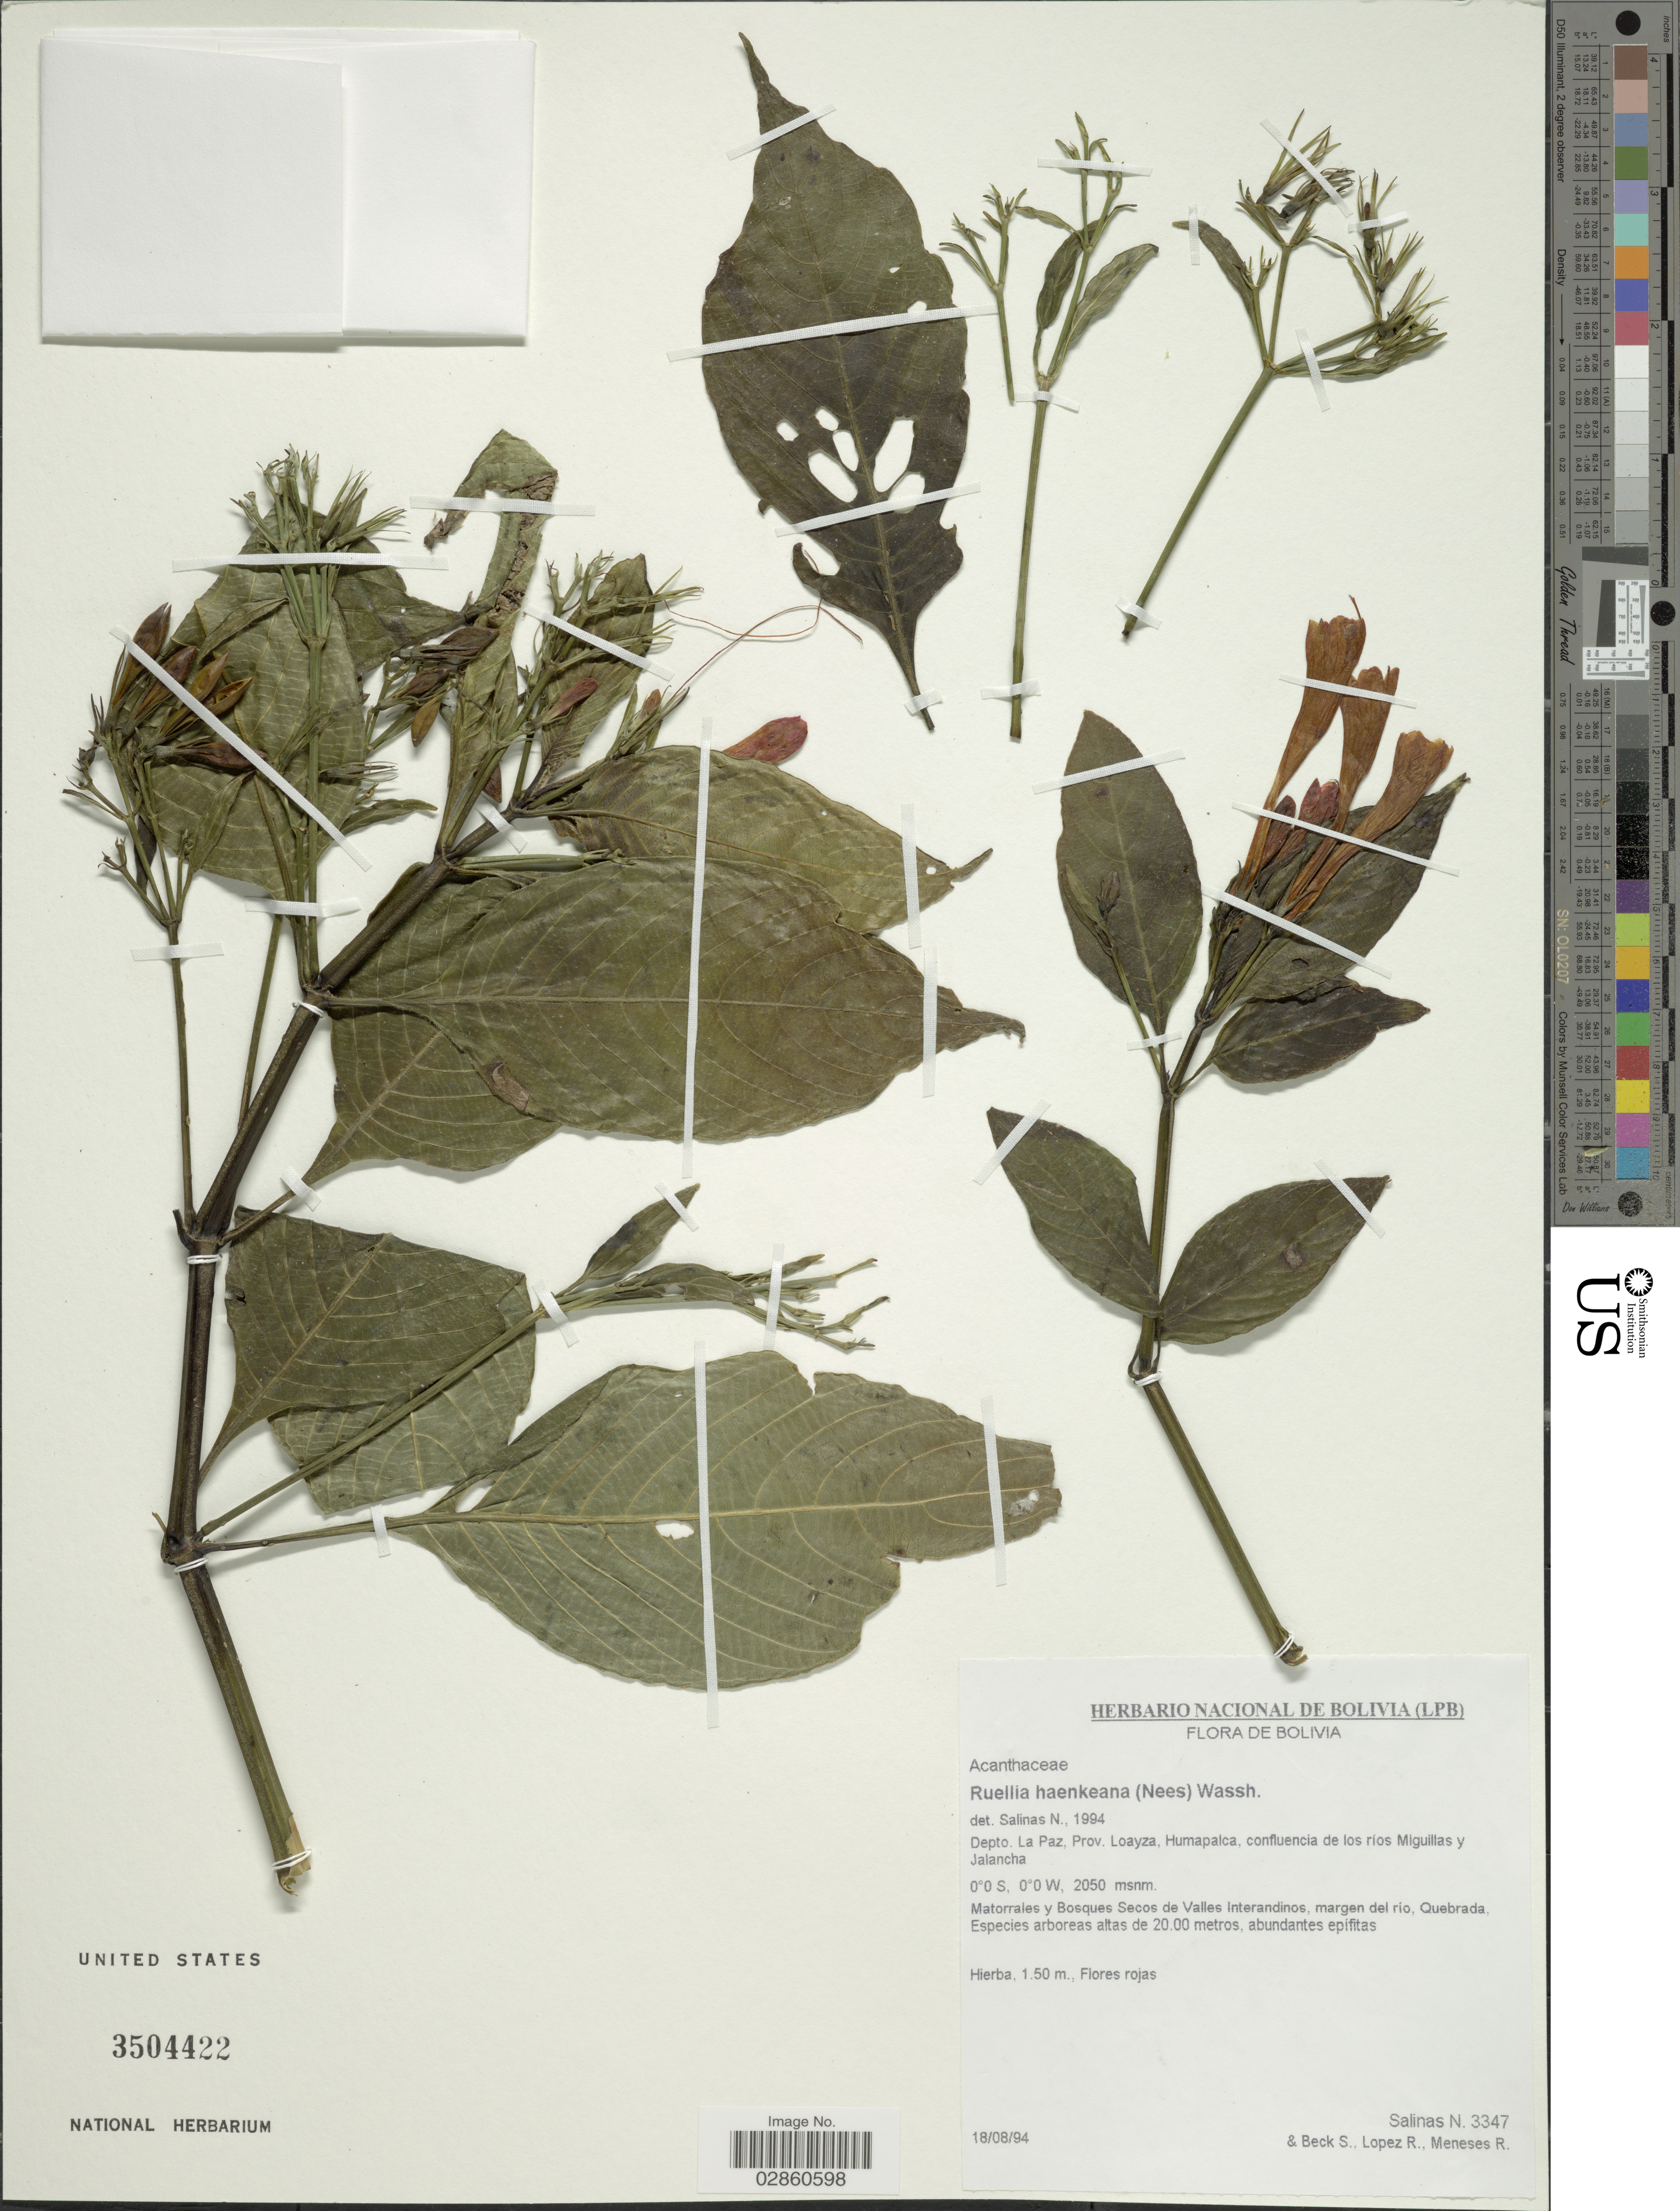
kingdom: Plantae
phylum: Tracheophyta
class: Magnoliopsida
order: Lamiales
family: Acanthaceae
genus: Ruellia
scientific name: Ruellia haenkeana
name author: (Nees) Wassh.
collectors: N. Salinas, S. G. Beck, R. Lopez & R. I. Meneses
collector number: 3347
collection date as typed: Transcribed d/m/y: 18/8/94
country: Bolivia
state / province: La Paz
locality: Depto. La Paz, Prov. Loayza, Humapalca, confluencia de los ríos Miguillas y Jalancha.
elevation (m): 2050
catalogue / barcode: US 3504422